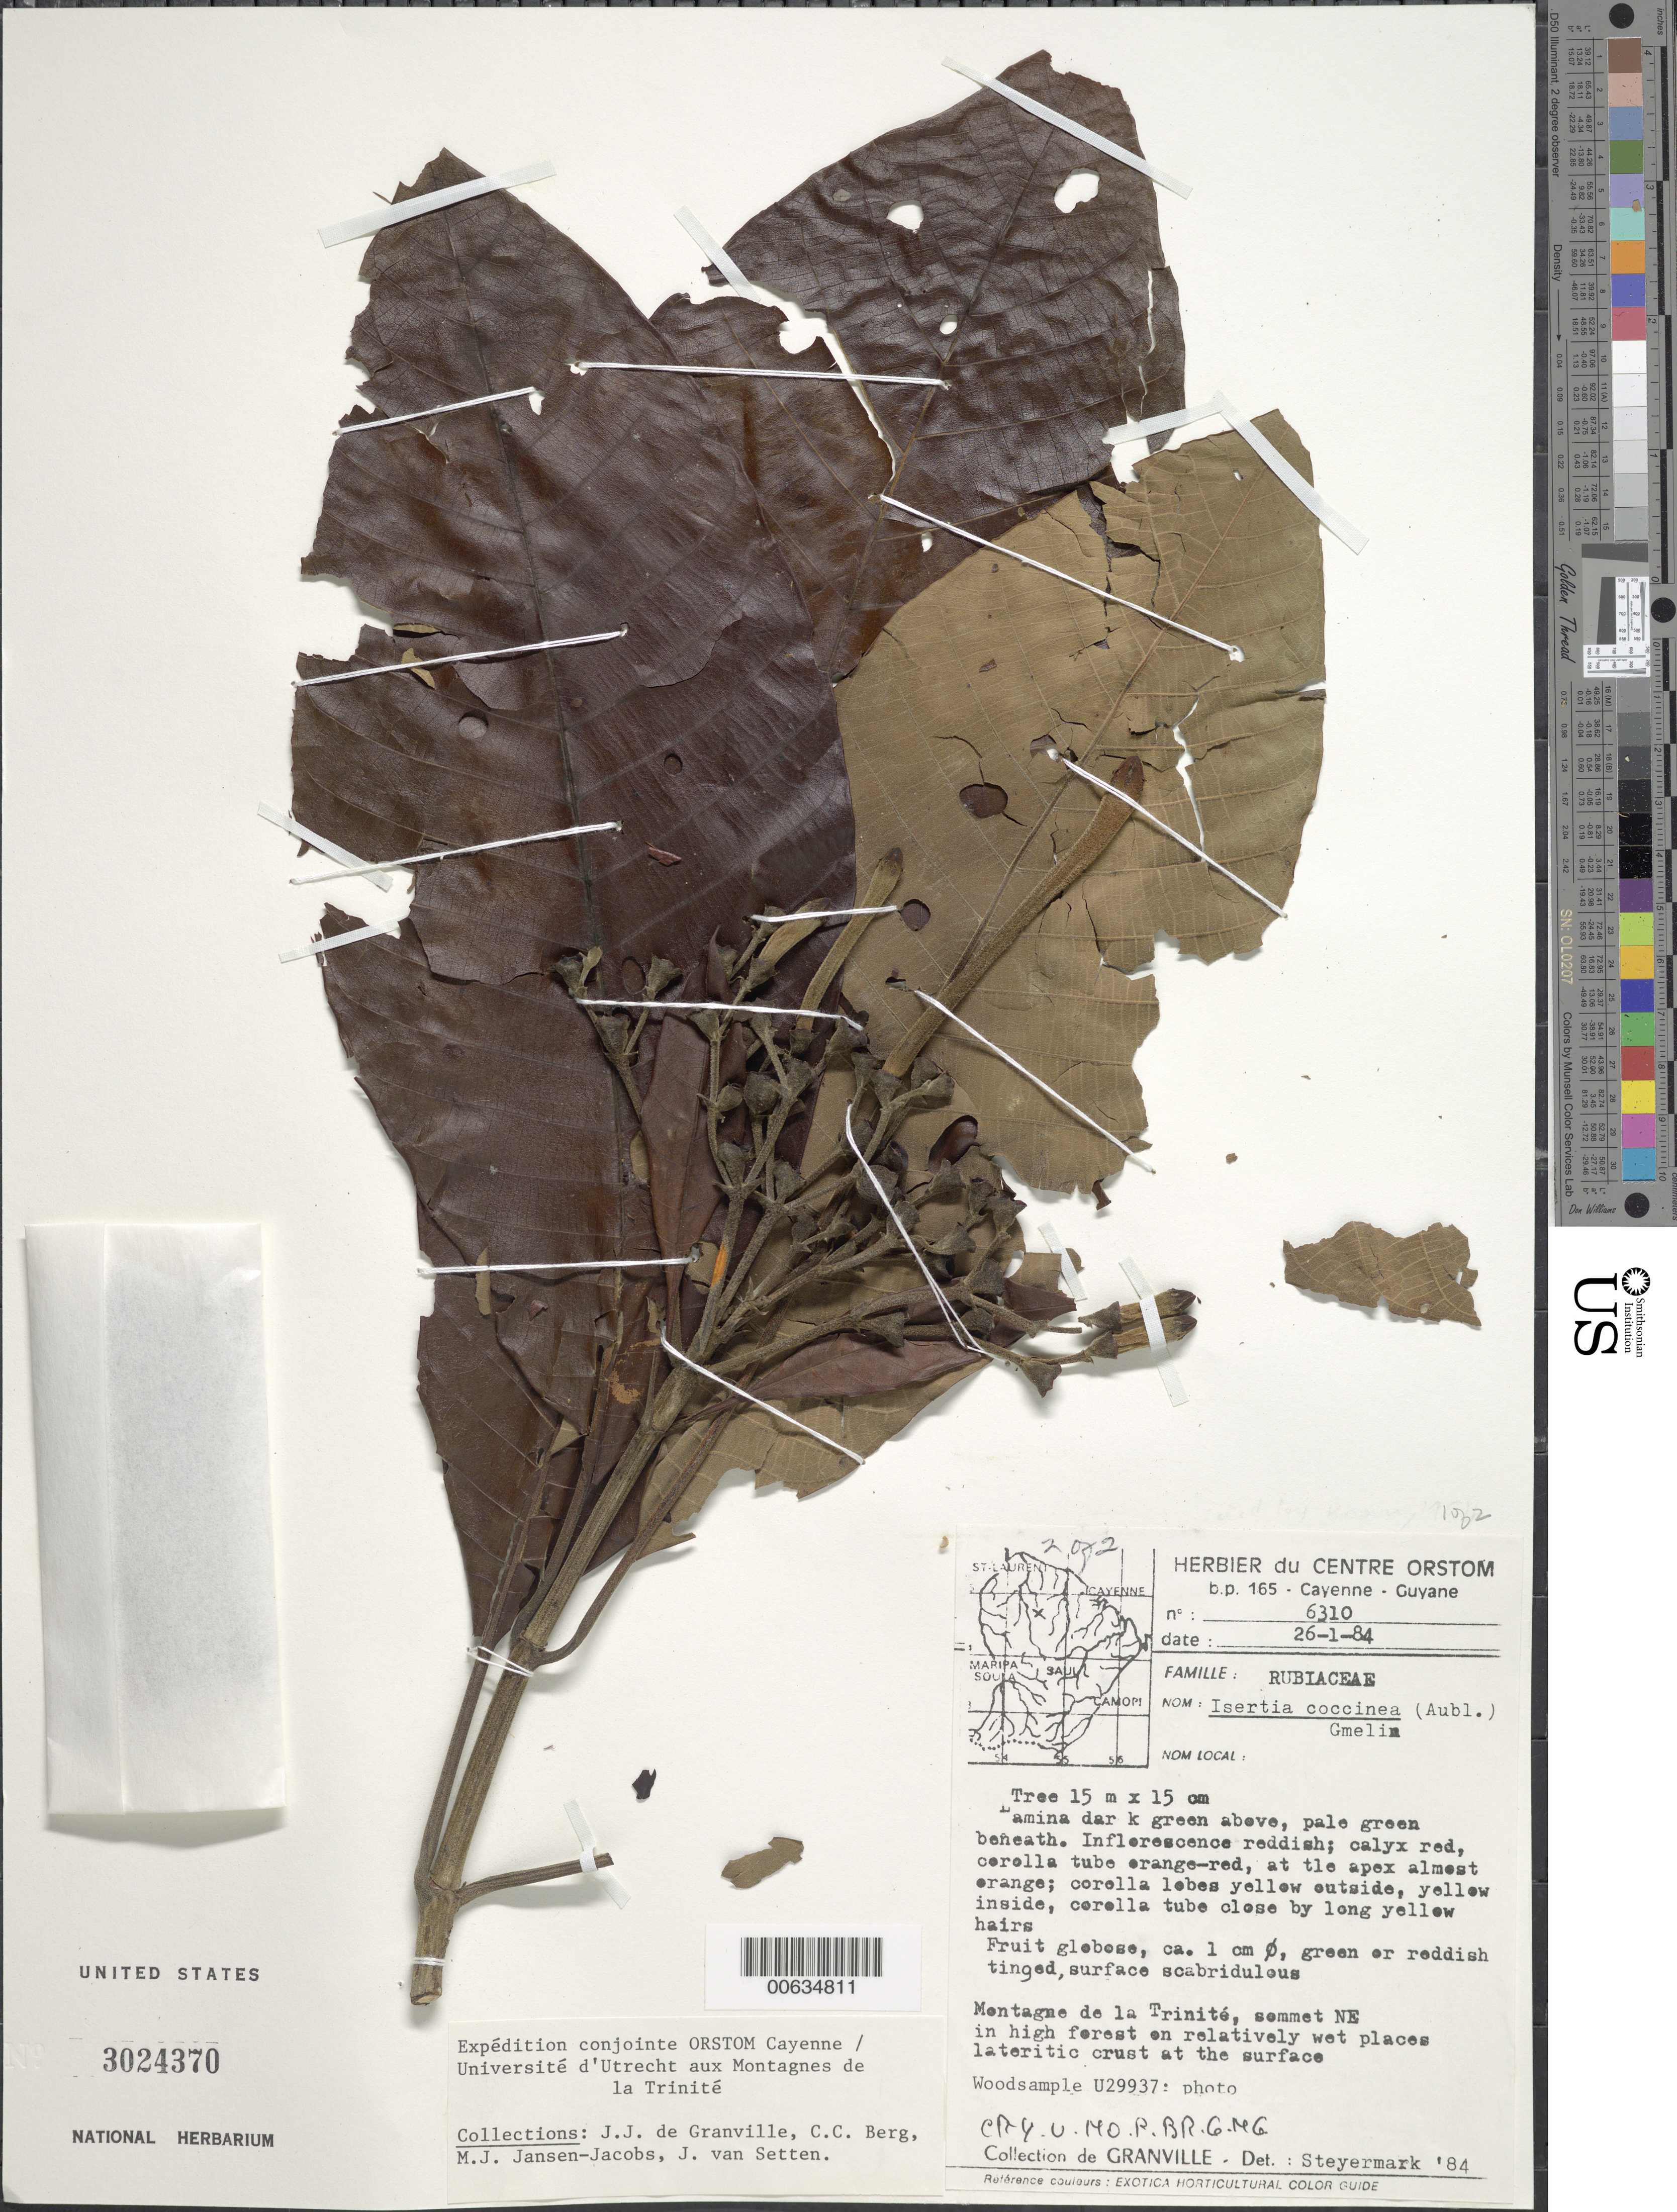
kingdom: Plantae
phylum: Tracheophyta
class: Magnoliopsida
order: Gentianales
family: Rubiaceae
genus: Isertia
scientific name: Isertia coccinea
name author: (Aubl.) Vahl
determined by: Steyermark, Julian A., (VEN)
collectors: J.-J. de Granville, C. C. Berg, M. J. Jansen-Jacobs & J. van Setten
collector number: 6310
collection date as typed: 26-Jan-84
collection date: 1984-01-26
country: French Guiana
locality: Montagnes de la Trinité, sommet NE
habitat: High forest on relatively wet places, lateritic crust at the surface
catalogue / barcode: US 3024370